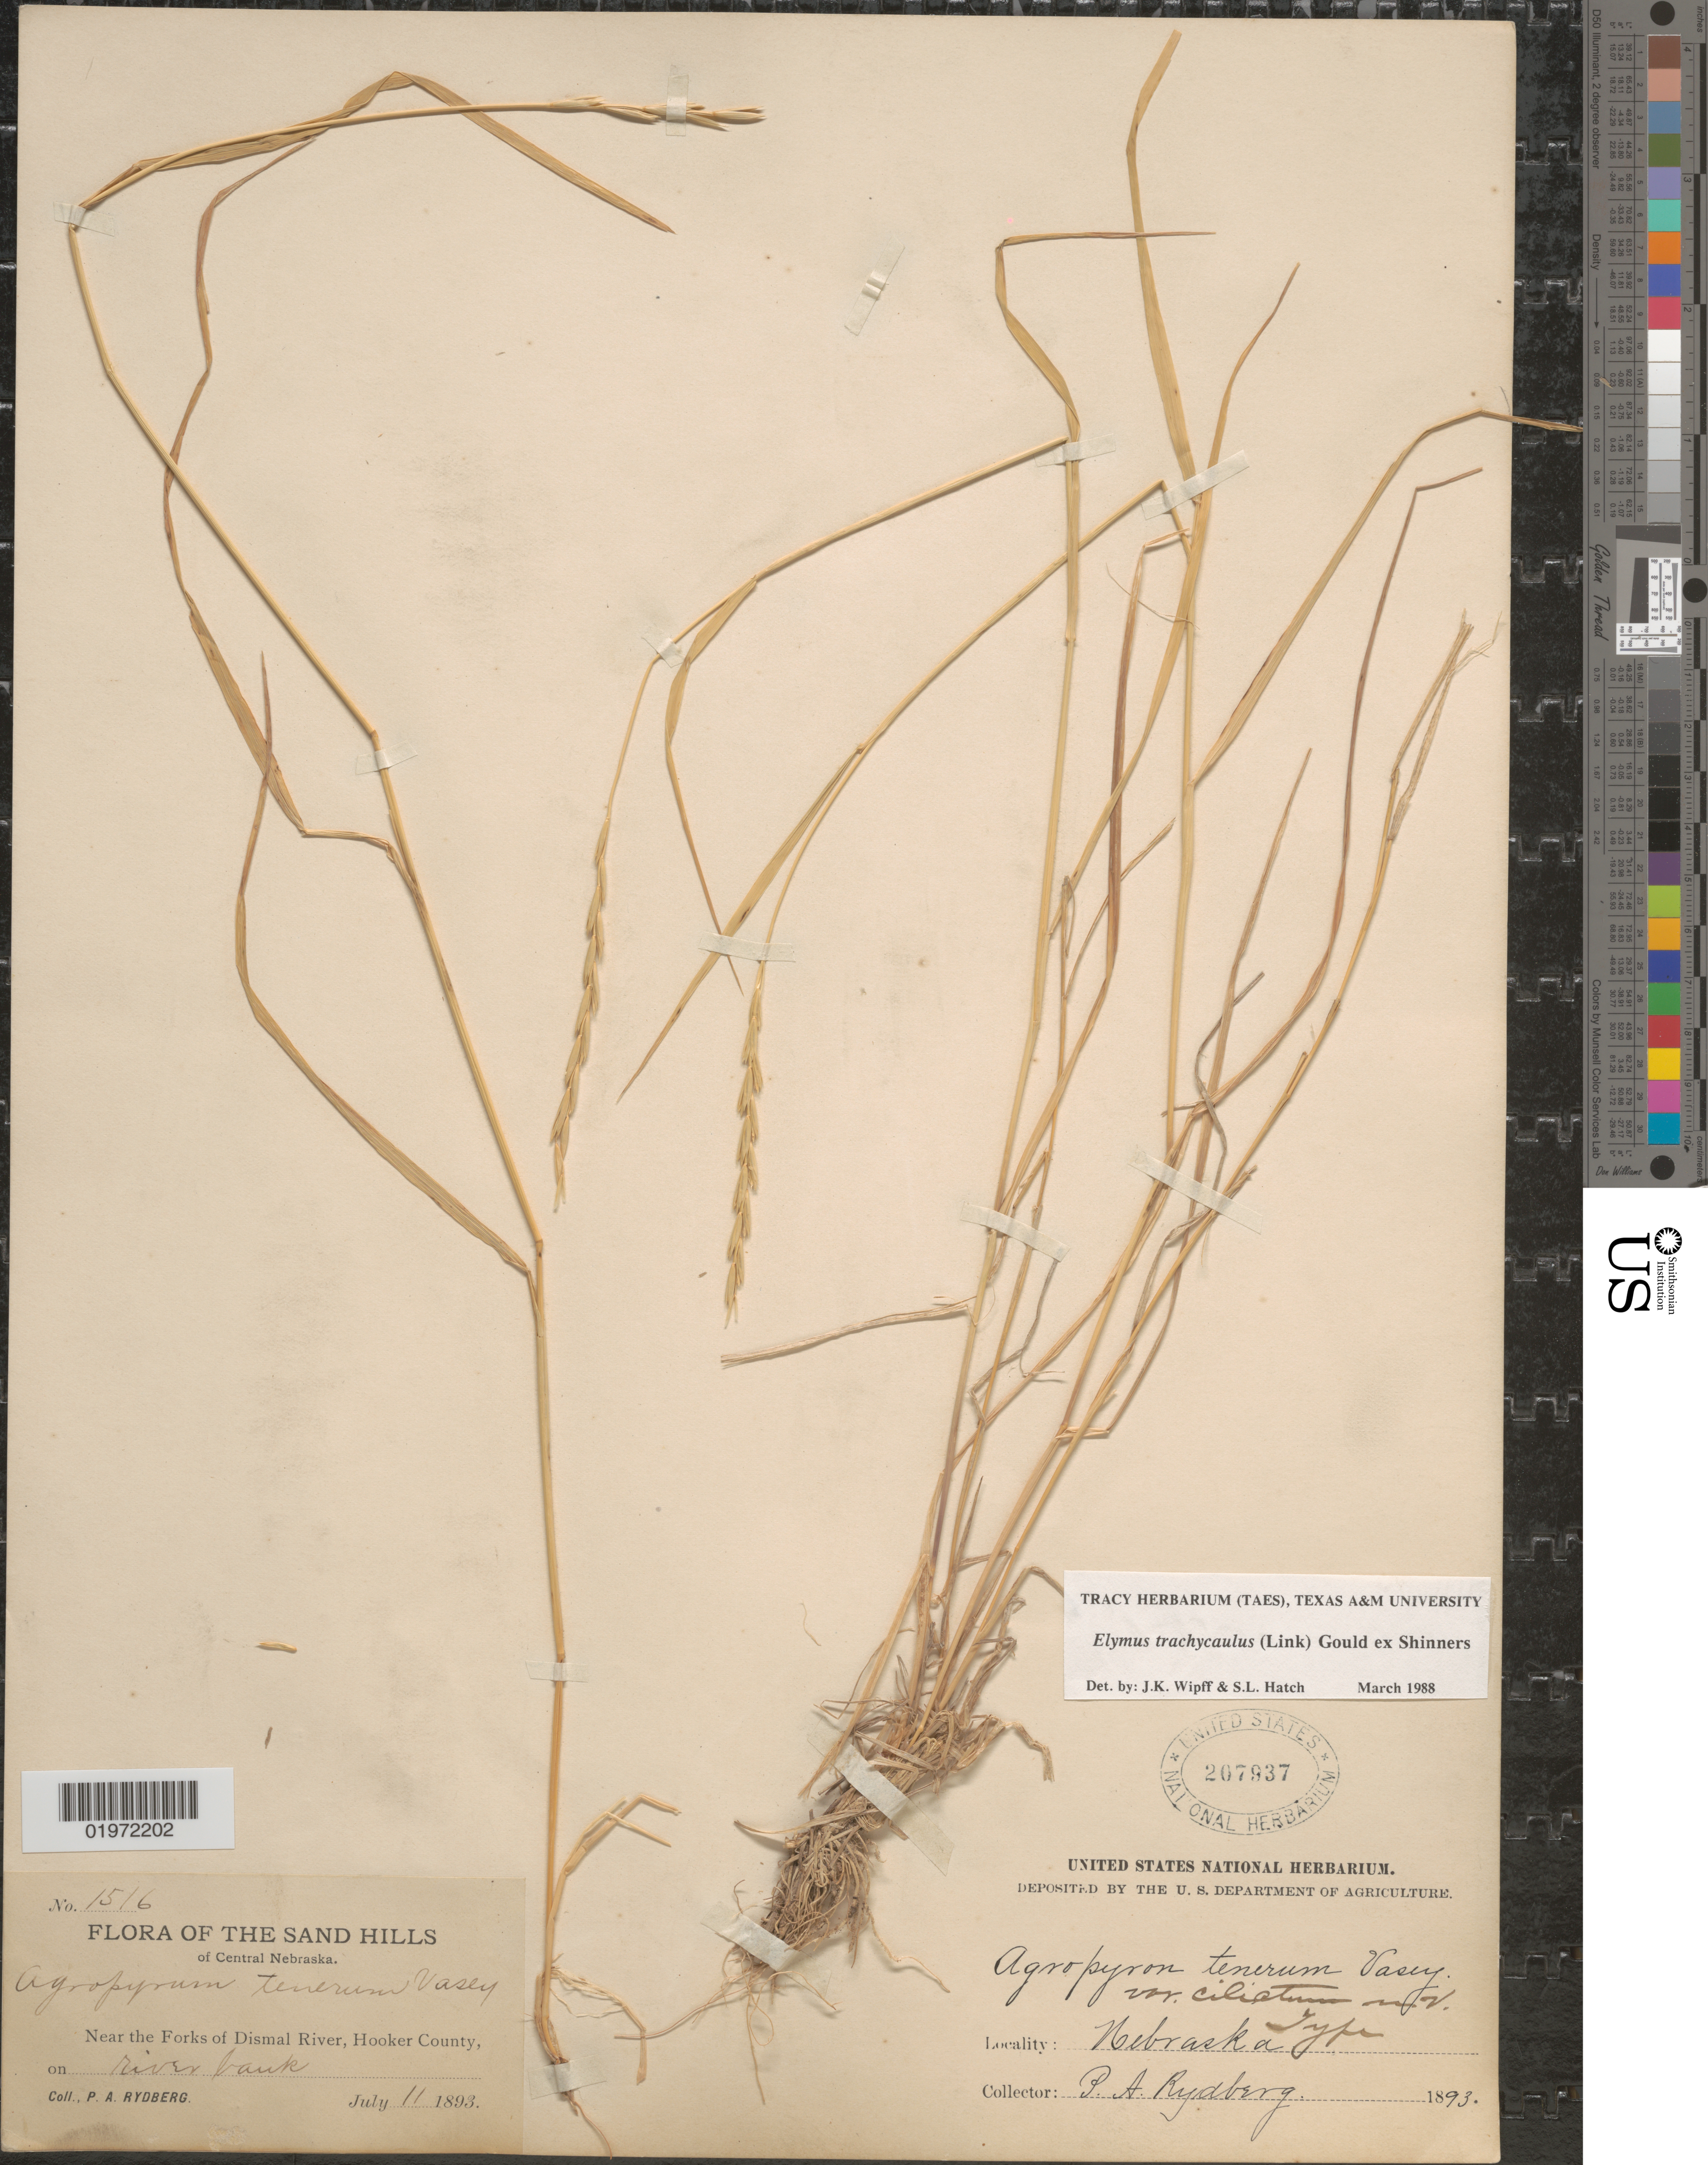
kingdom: Plantae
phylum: Tracheophyta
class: Liliopsida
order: Poales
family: Poaceae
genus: Elymus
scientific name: Elymus trachycaulus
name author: (Link) Gould ex Shinners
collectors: P. A. Rydberg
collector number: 1516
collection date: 1893-07-11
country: United States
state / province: Nebraska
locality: The Sand Hills of Central Nebraska. Near the Forks of Dismal River, Hooker County, on river bank.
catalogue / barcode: US 207937